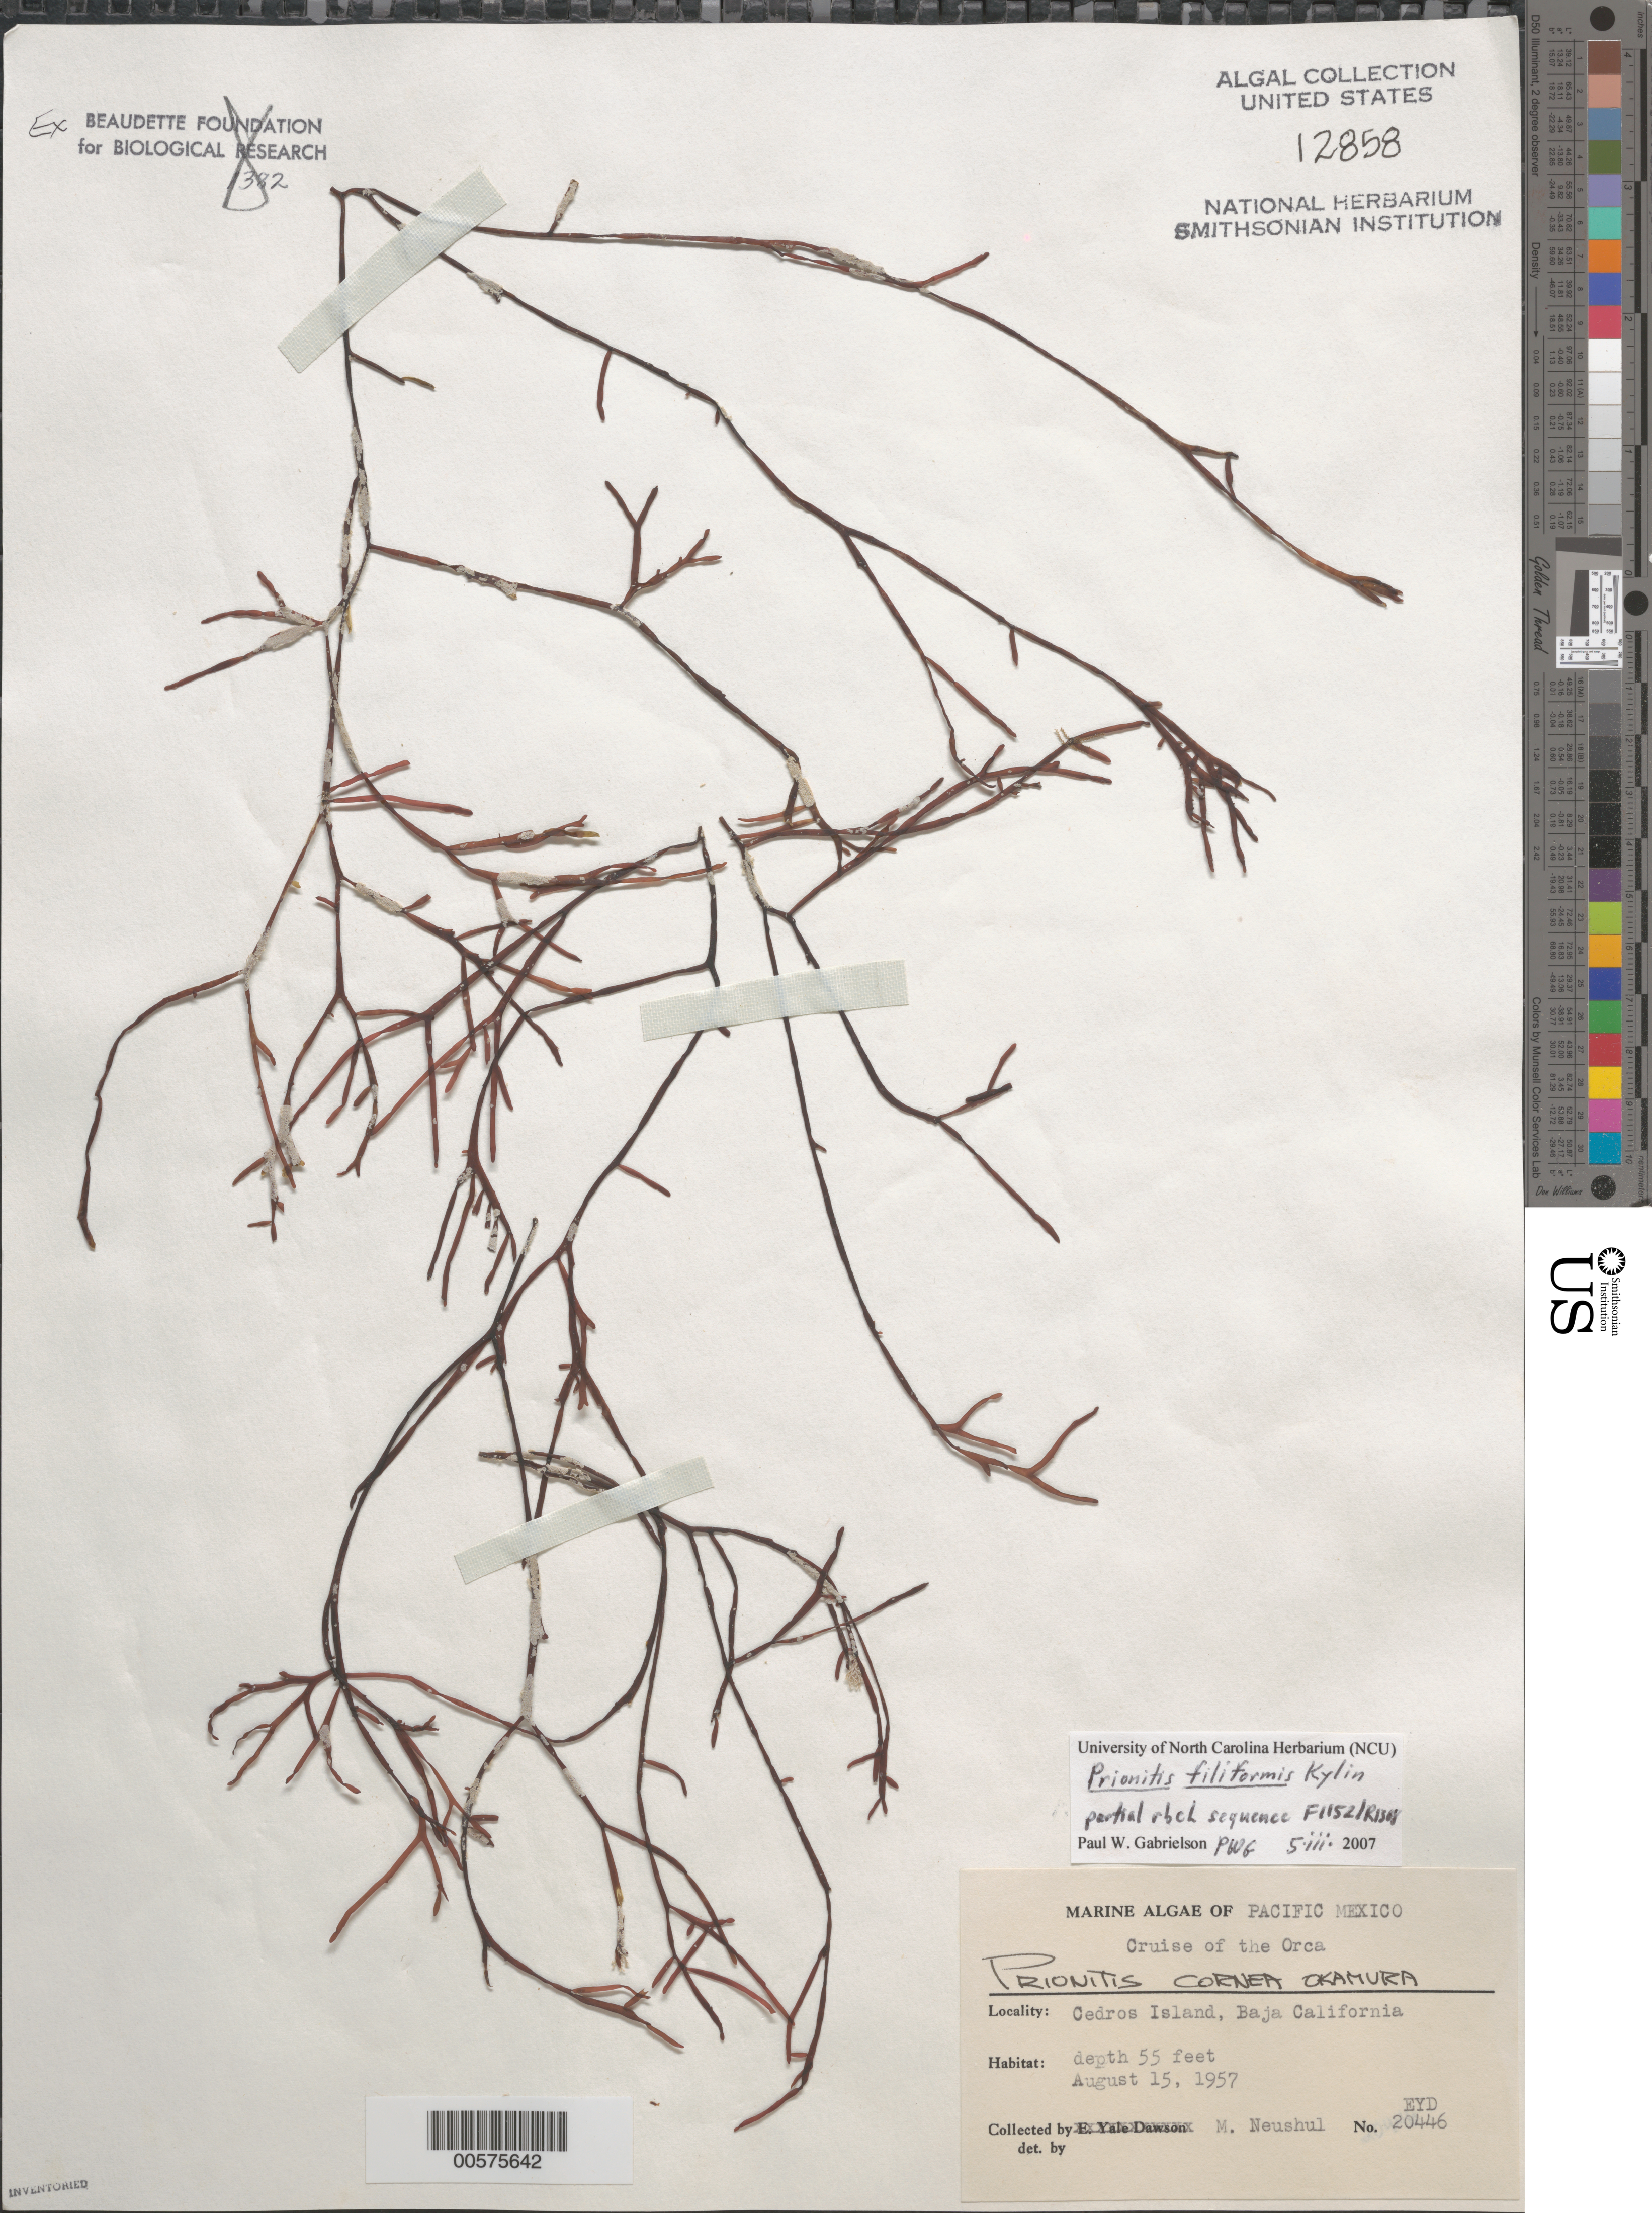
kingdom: Plantae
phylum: Rhodophyta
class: Florideophyceae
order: Halymeniales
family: Halymeniaceae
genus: Prionitis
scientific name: Prionitis filiformis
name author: Kylin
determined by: Gabrielson, P. W.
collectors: M. Neushul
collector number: EYD 20446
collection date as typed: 15 Aug 1957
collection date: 1957-08-15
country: Mexico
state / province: Baja California Norte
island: Isla Cedros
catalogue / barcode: US 12858